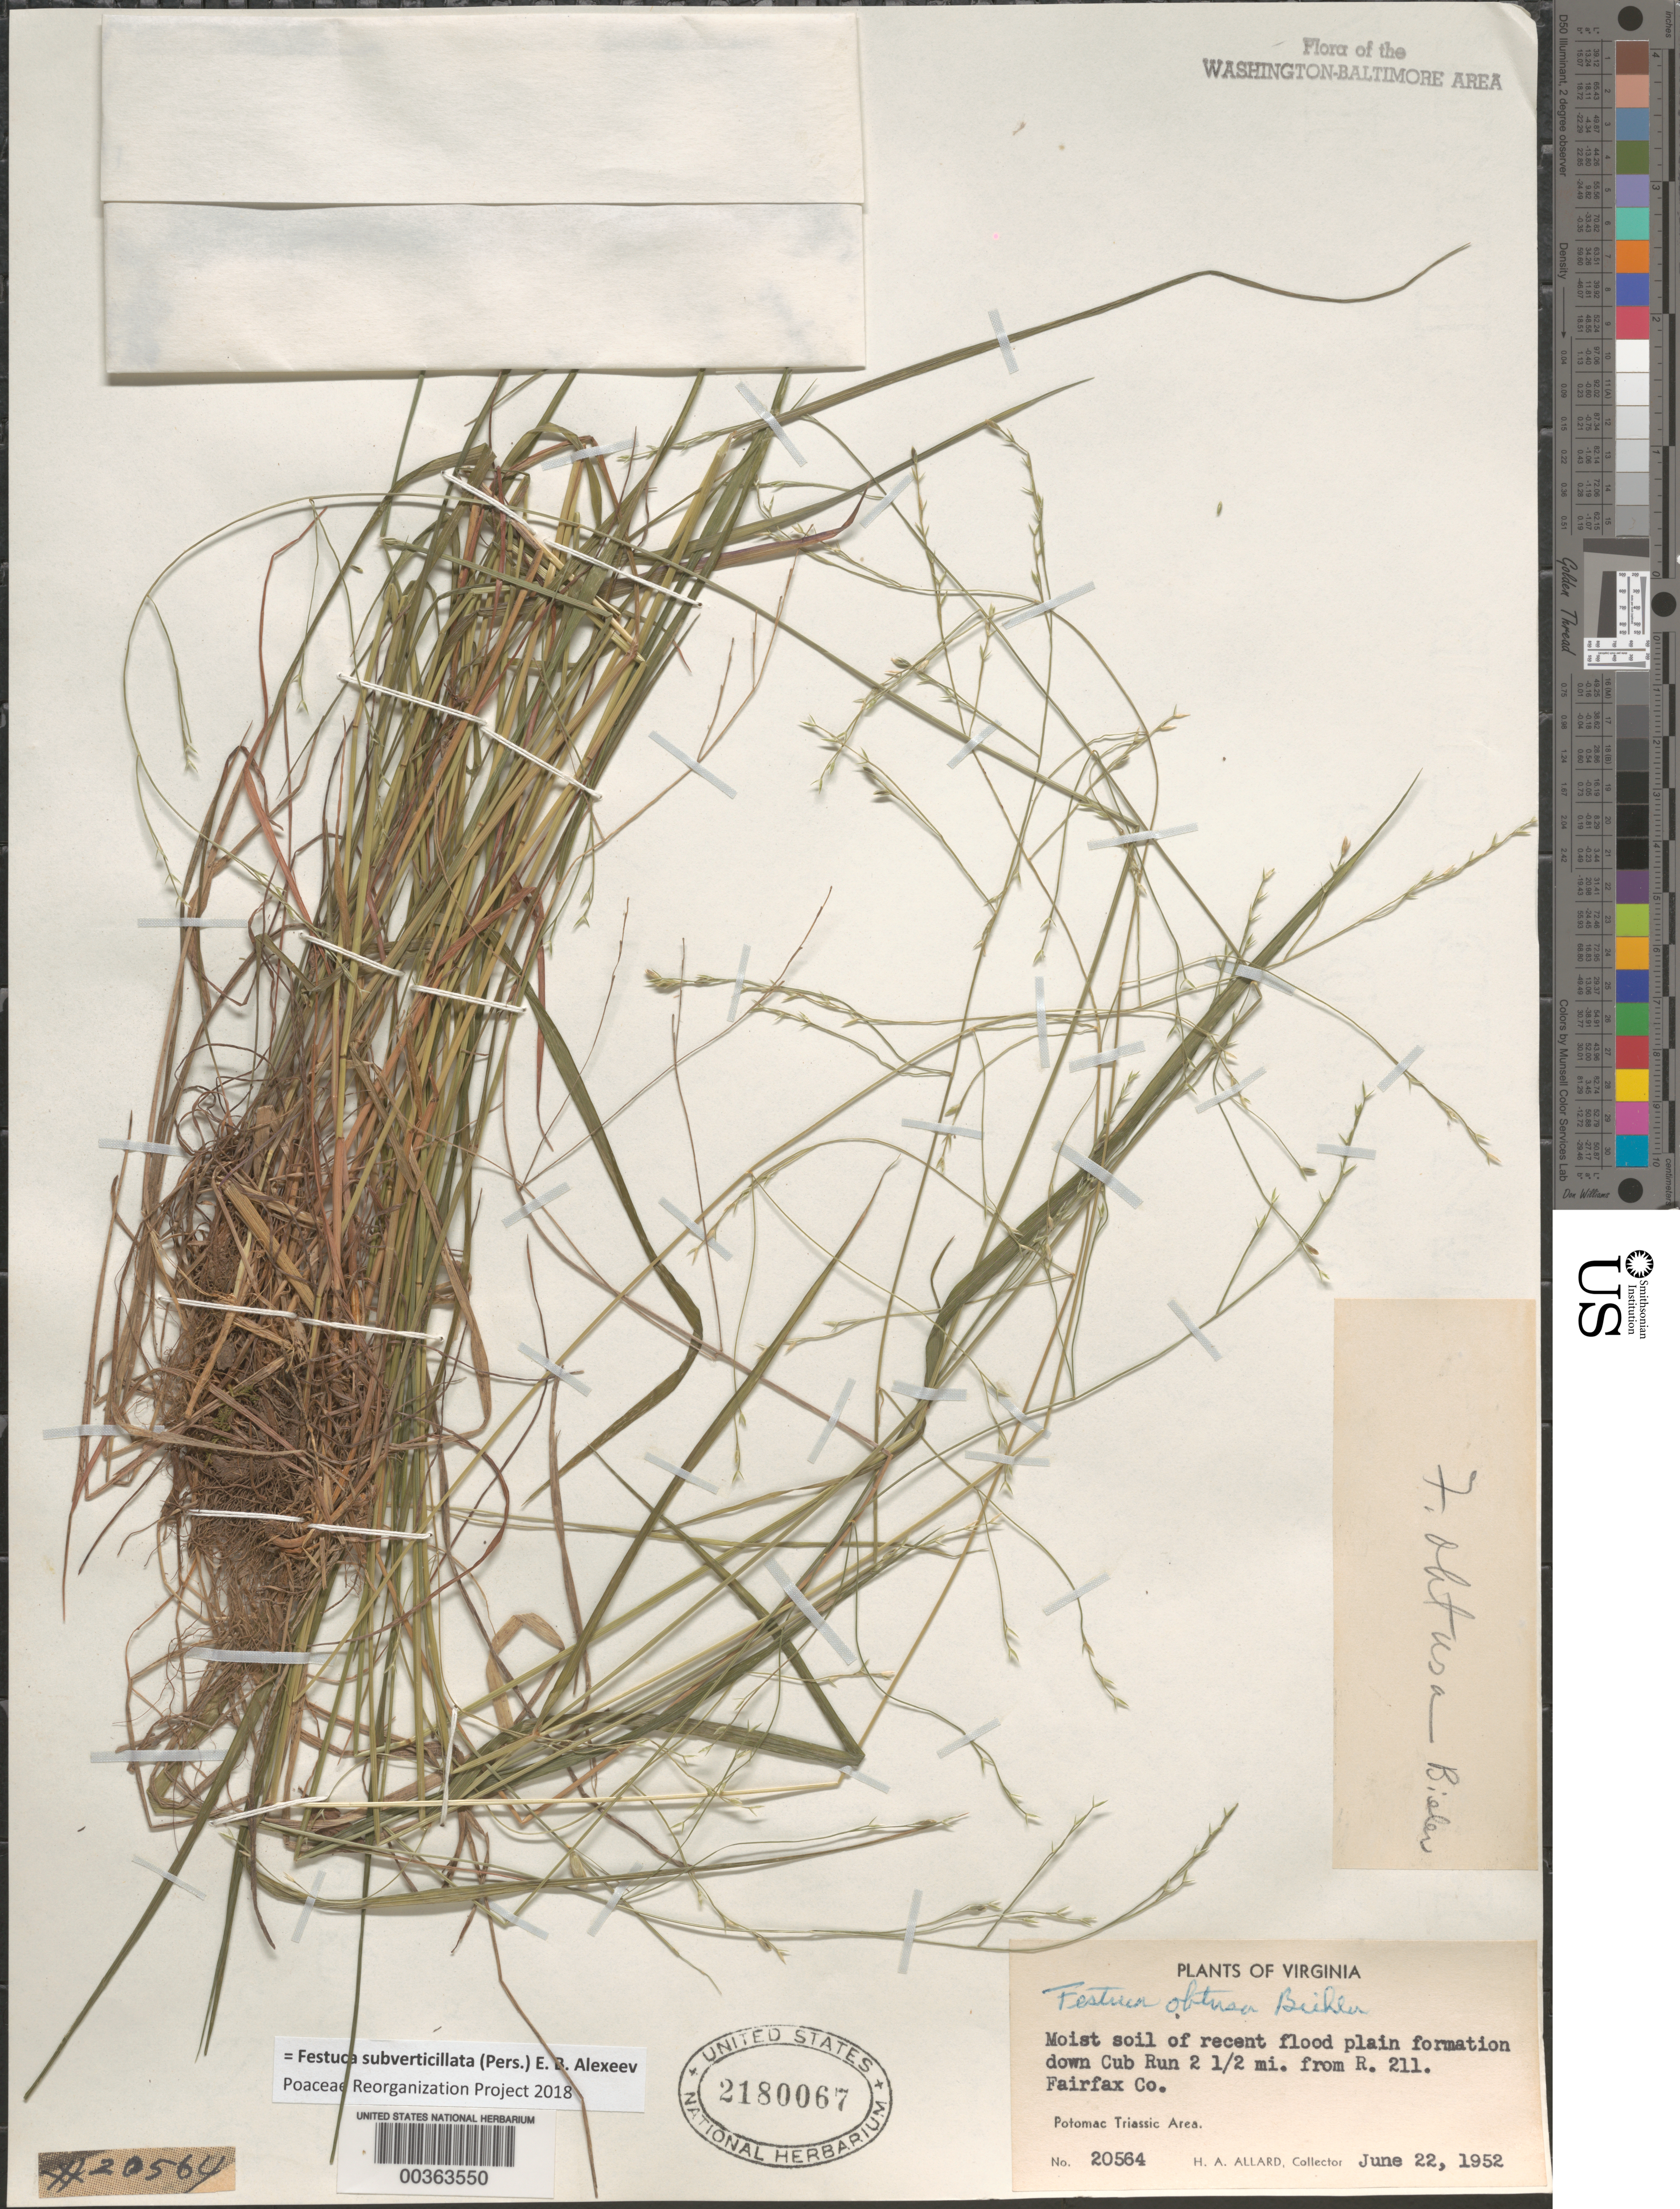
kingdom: Plantae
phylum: Tracheophyta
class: Liliopsida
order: Poales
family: Poaceae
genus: Festuca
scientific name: Festuca subverticillata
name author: (Pers.) E.B. Alexeev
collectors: H. A. Allard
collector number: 20564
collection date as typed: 22 Jun 1952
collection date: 1952-06-22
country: United States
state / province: Virginia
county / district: Fairfax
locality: Downstream from Route 211 on Cub Run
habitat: Moist soil of recent flood plain formation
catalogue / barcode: US 2180067